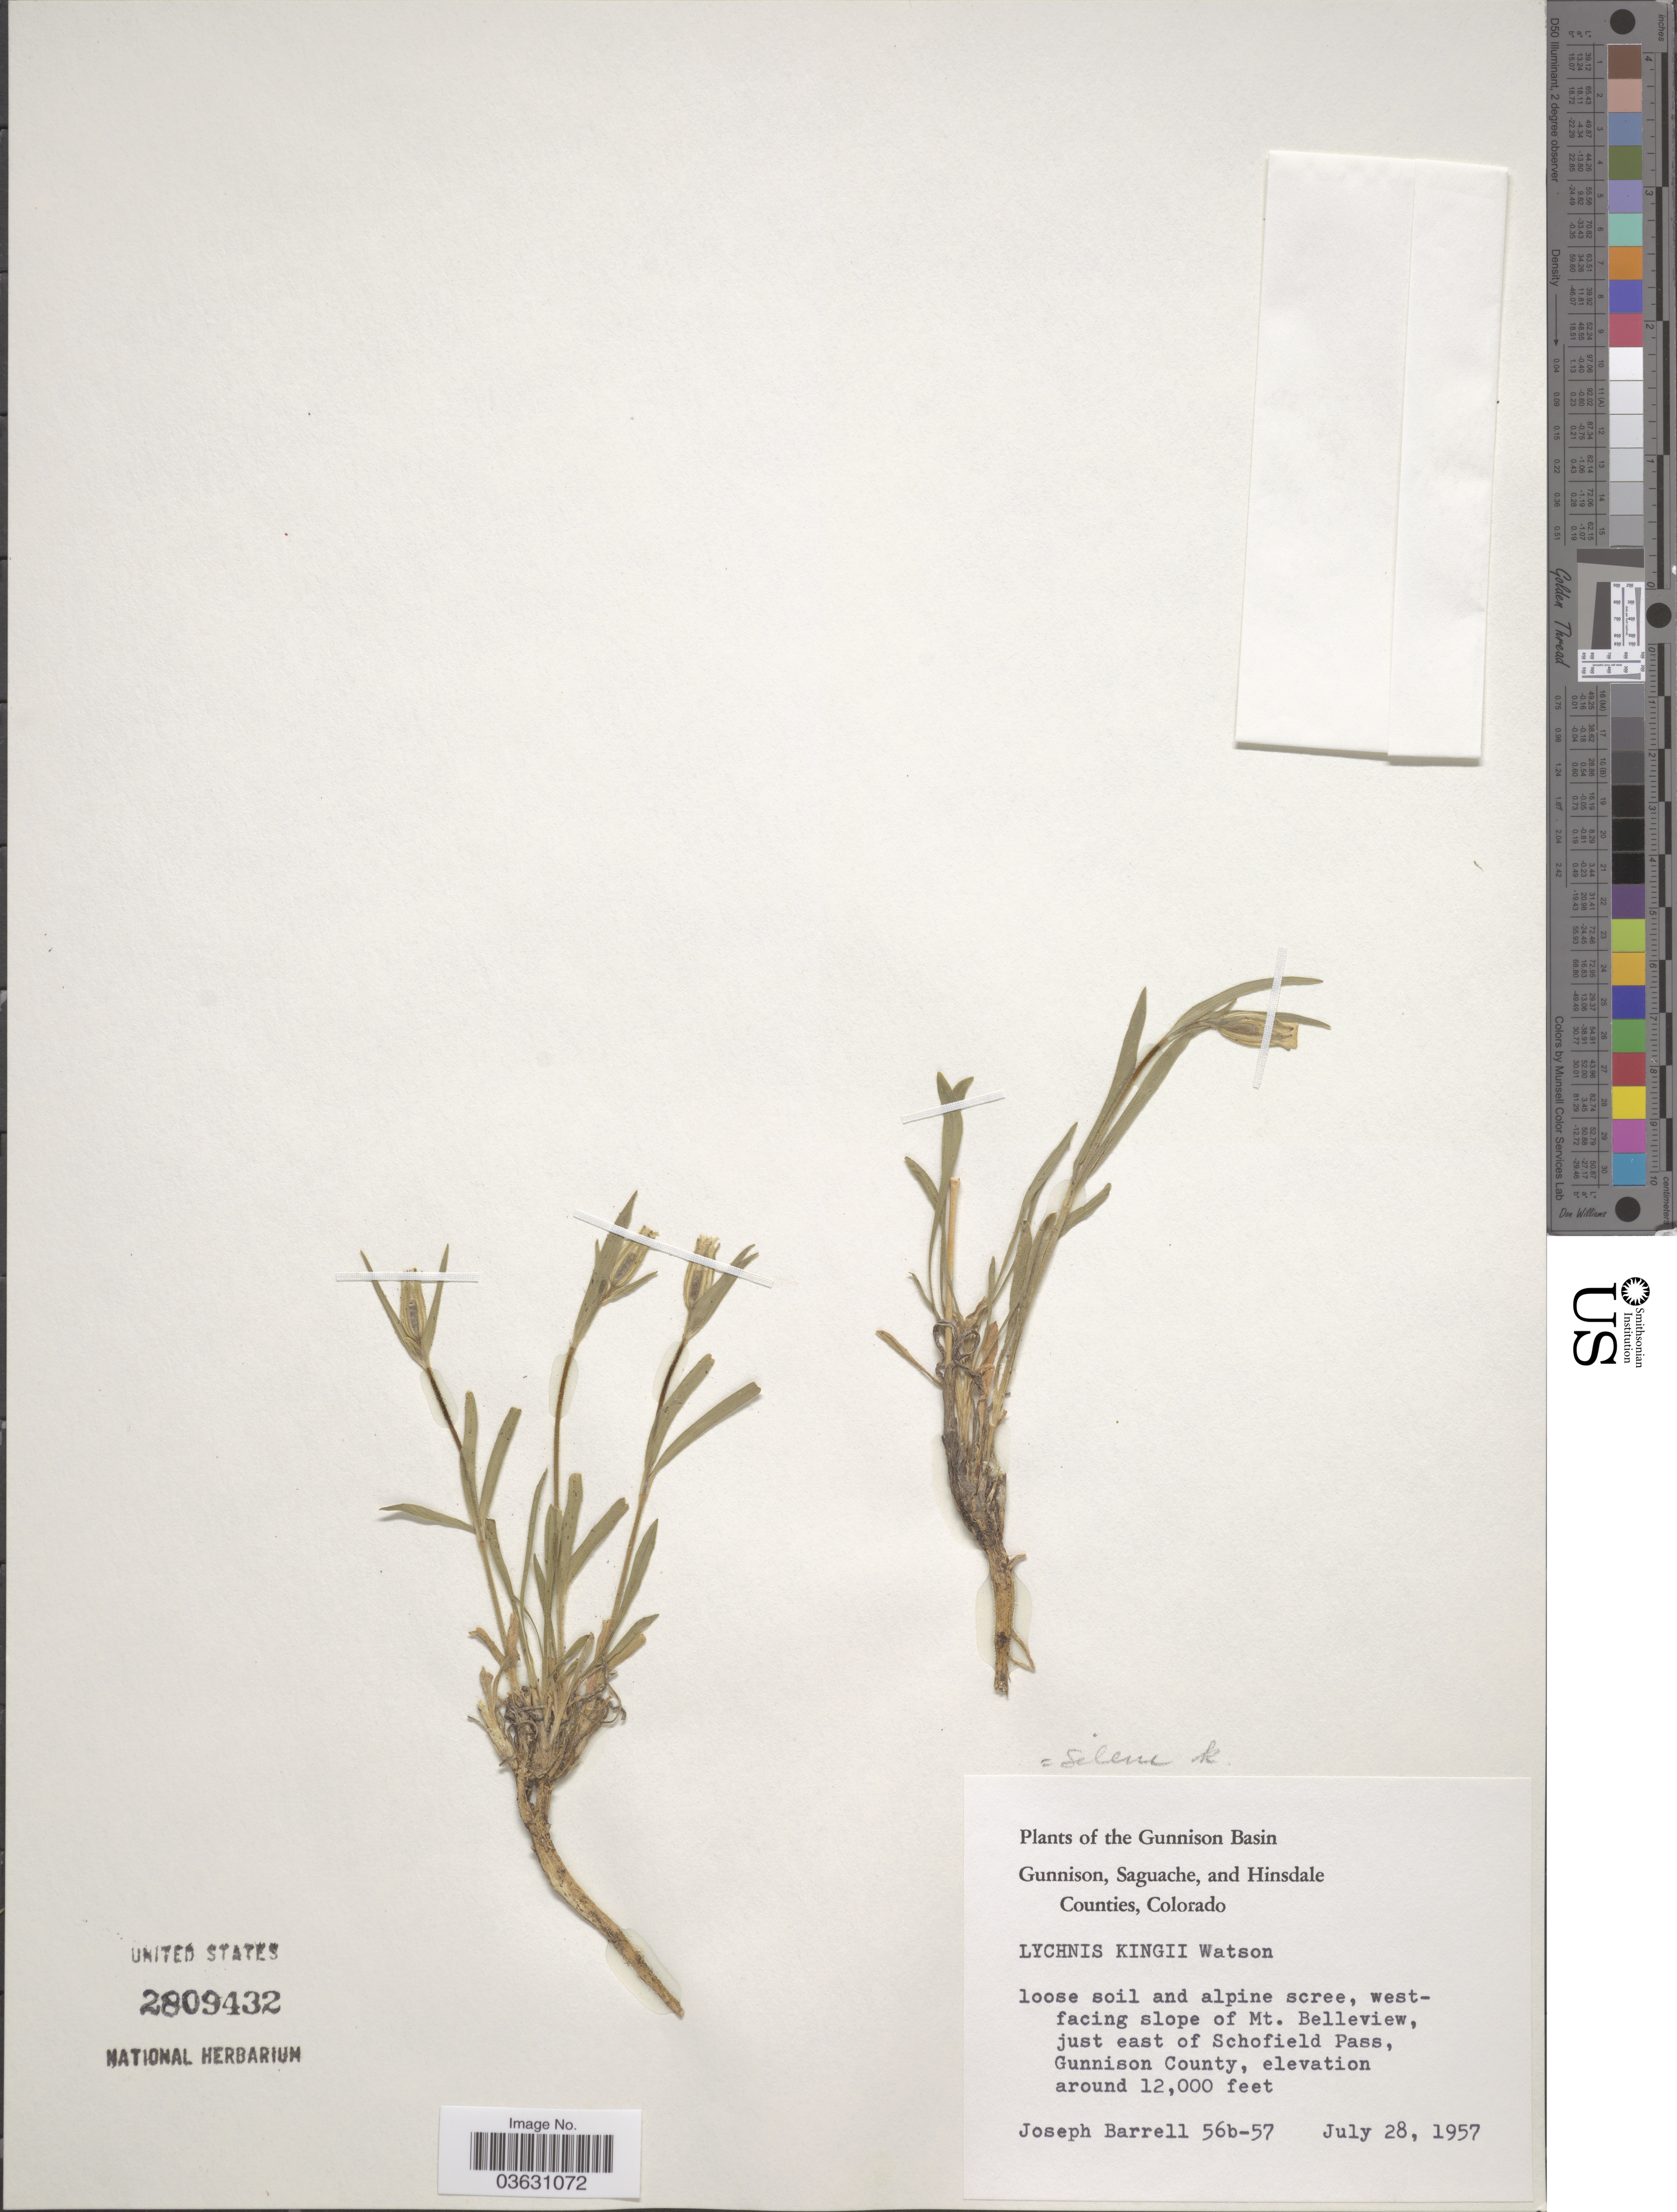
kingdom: Plantae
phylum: Tracheophyta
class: Magnoliopsida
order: Caryophyllales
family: Caryophyllaceae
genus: Silene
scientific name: Silene kingii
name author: (S. Watson) Bocquet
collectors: J. Barrell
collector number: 56b-57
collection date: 1957-07-28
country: United States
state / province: Colorado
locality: Gunnison Basin. Westfacing slope of Mt. Belleview, just east of Schofield Pass, Gunnison County.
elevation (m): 3658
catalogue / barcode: US 2809432